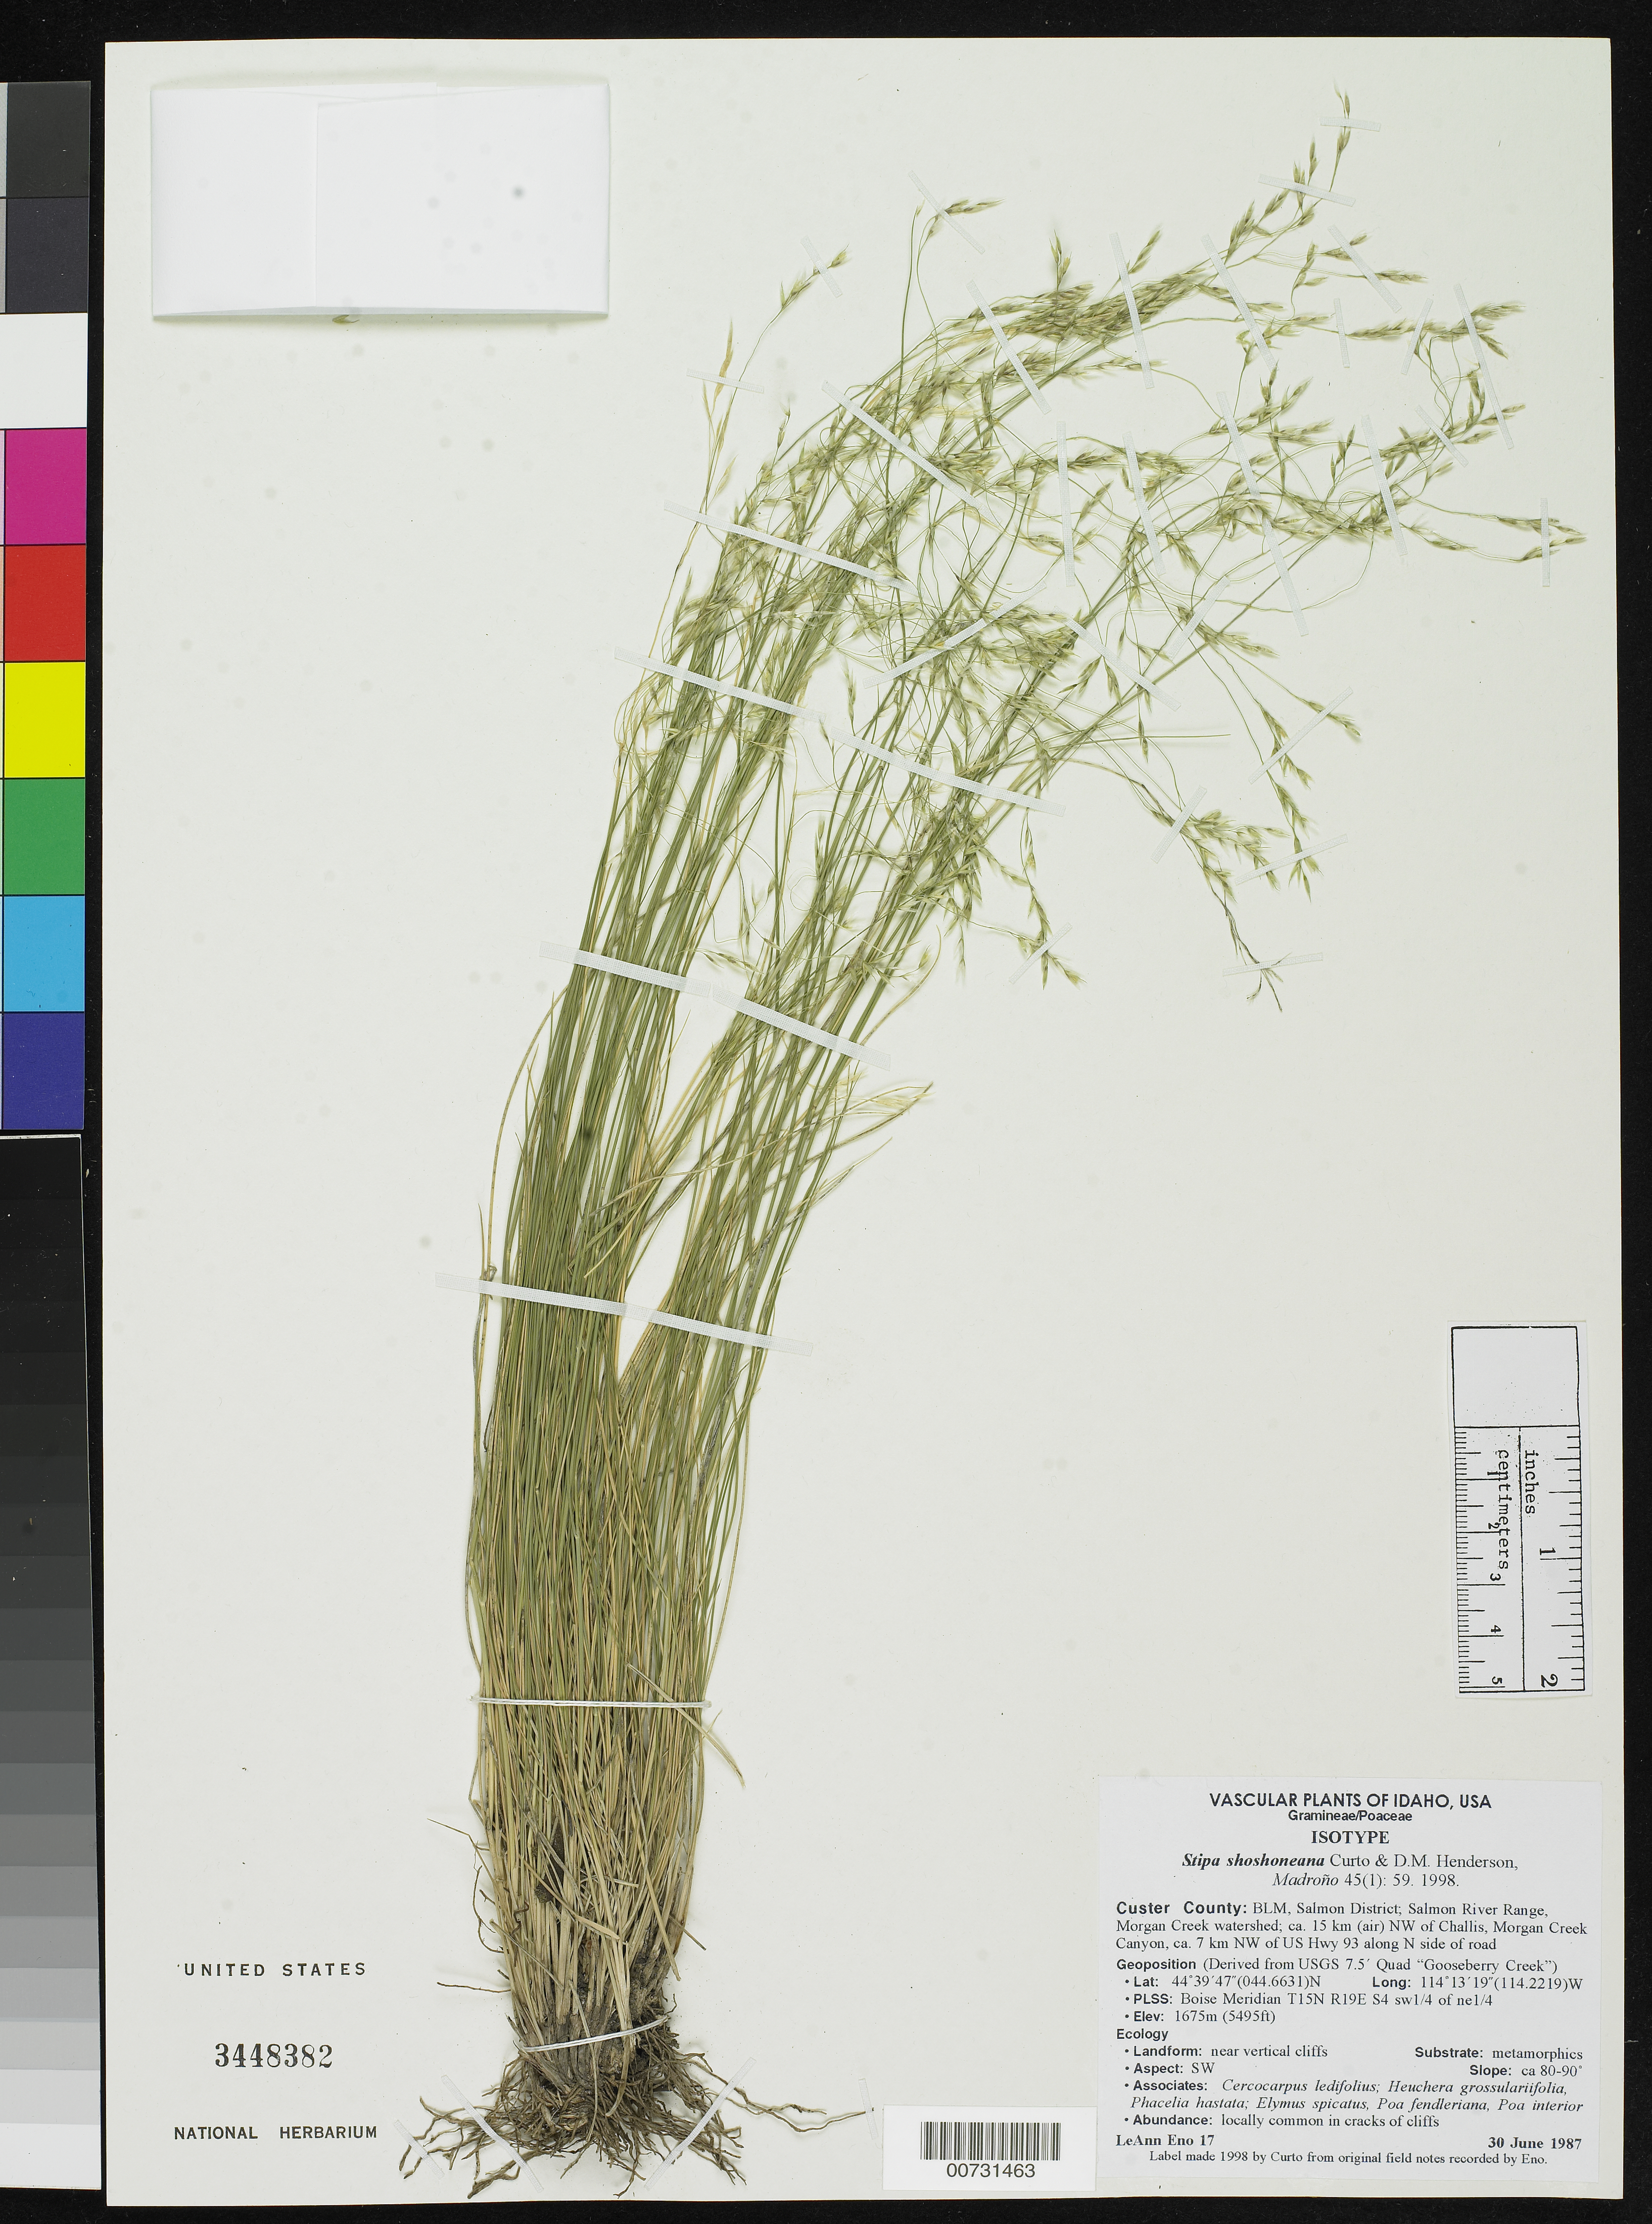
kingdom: Plantae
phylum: Tracheophyta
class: Liliopsida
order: Poales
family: Poaceae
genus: Stipa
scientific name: Stipa shoshoneana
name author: Curto & Douglass M. Hend.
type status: Isotype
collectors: L. Eno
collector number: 17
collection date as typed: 30 Jun 1987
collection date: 1987-06-30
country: United States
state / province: Idaho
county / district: Custer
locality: Custer County: BLM, Salmon District; Salmon River Range, Morgan Creek watershed; ca. 15 km (by air) NW of Challis, Morgan Creek Canyon, ca. 7 km NW of US Hwy 93 along N side of road.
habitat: Near vertical cliffs; substrate metamorphics; aspect SW. Locally common in cracks of cliffs.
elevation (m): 1675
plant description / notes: Holotype at CAS.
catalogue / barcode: US 3448382